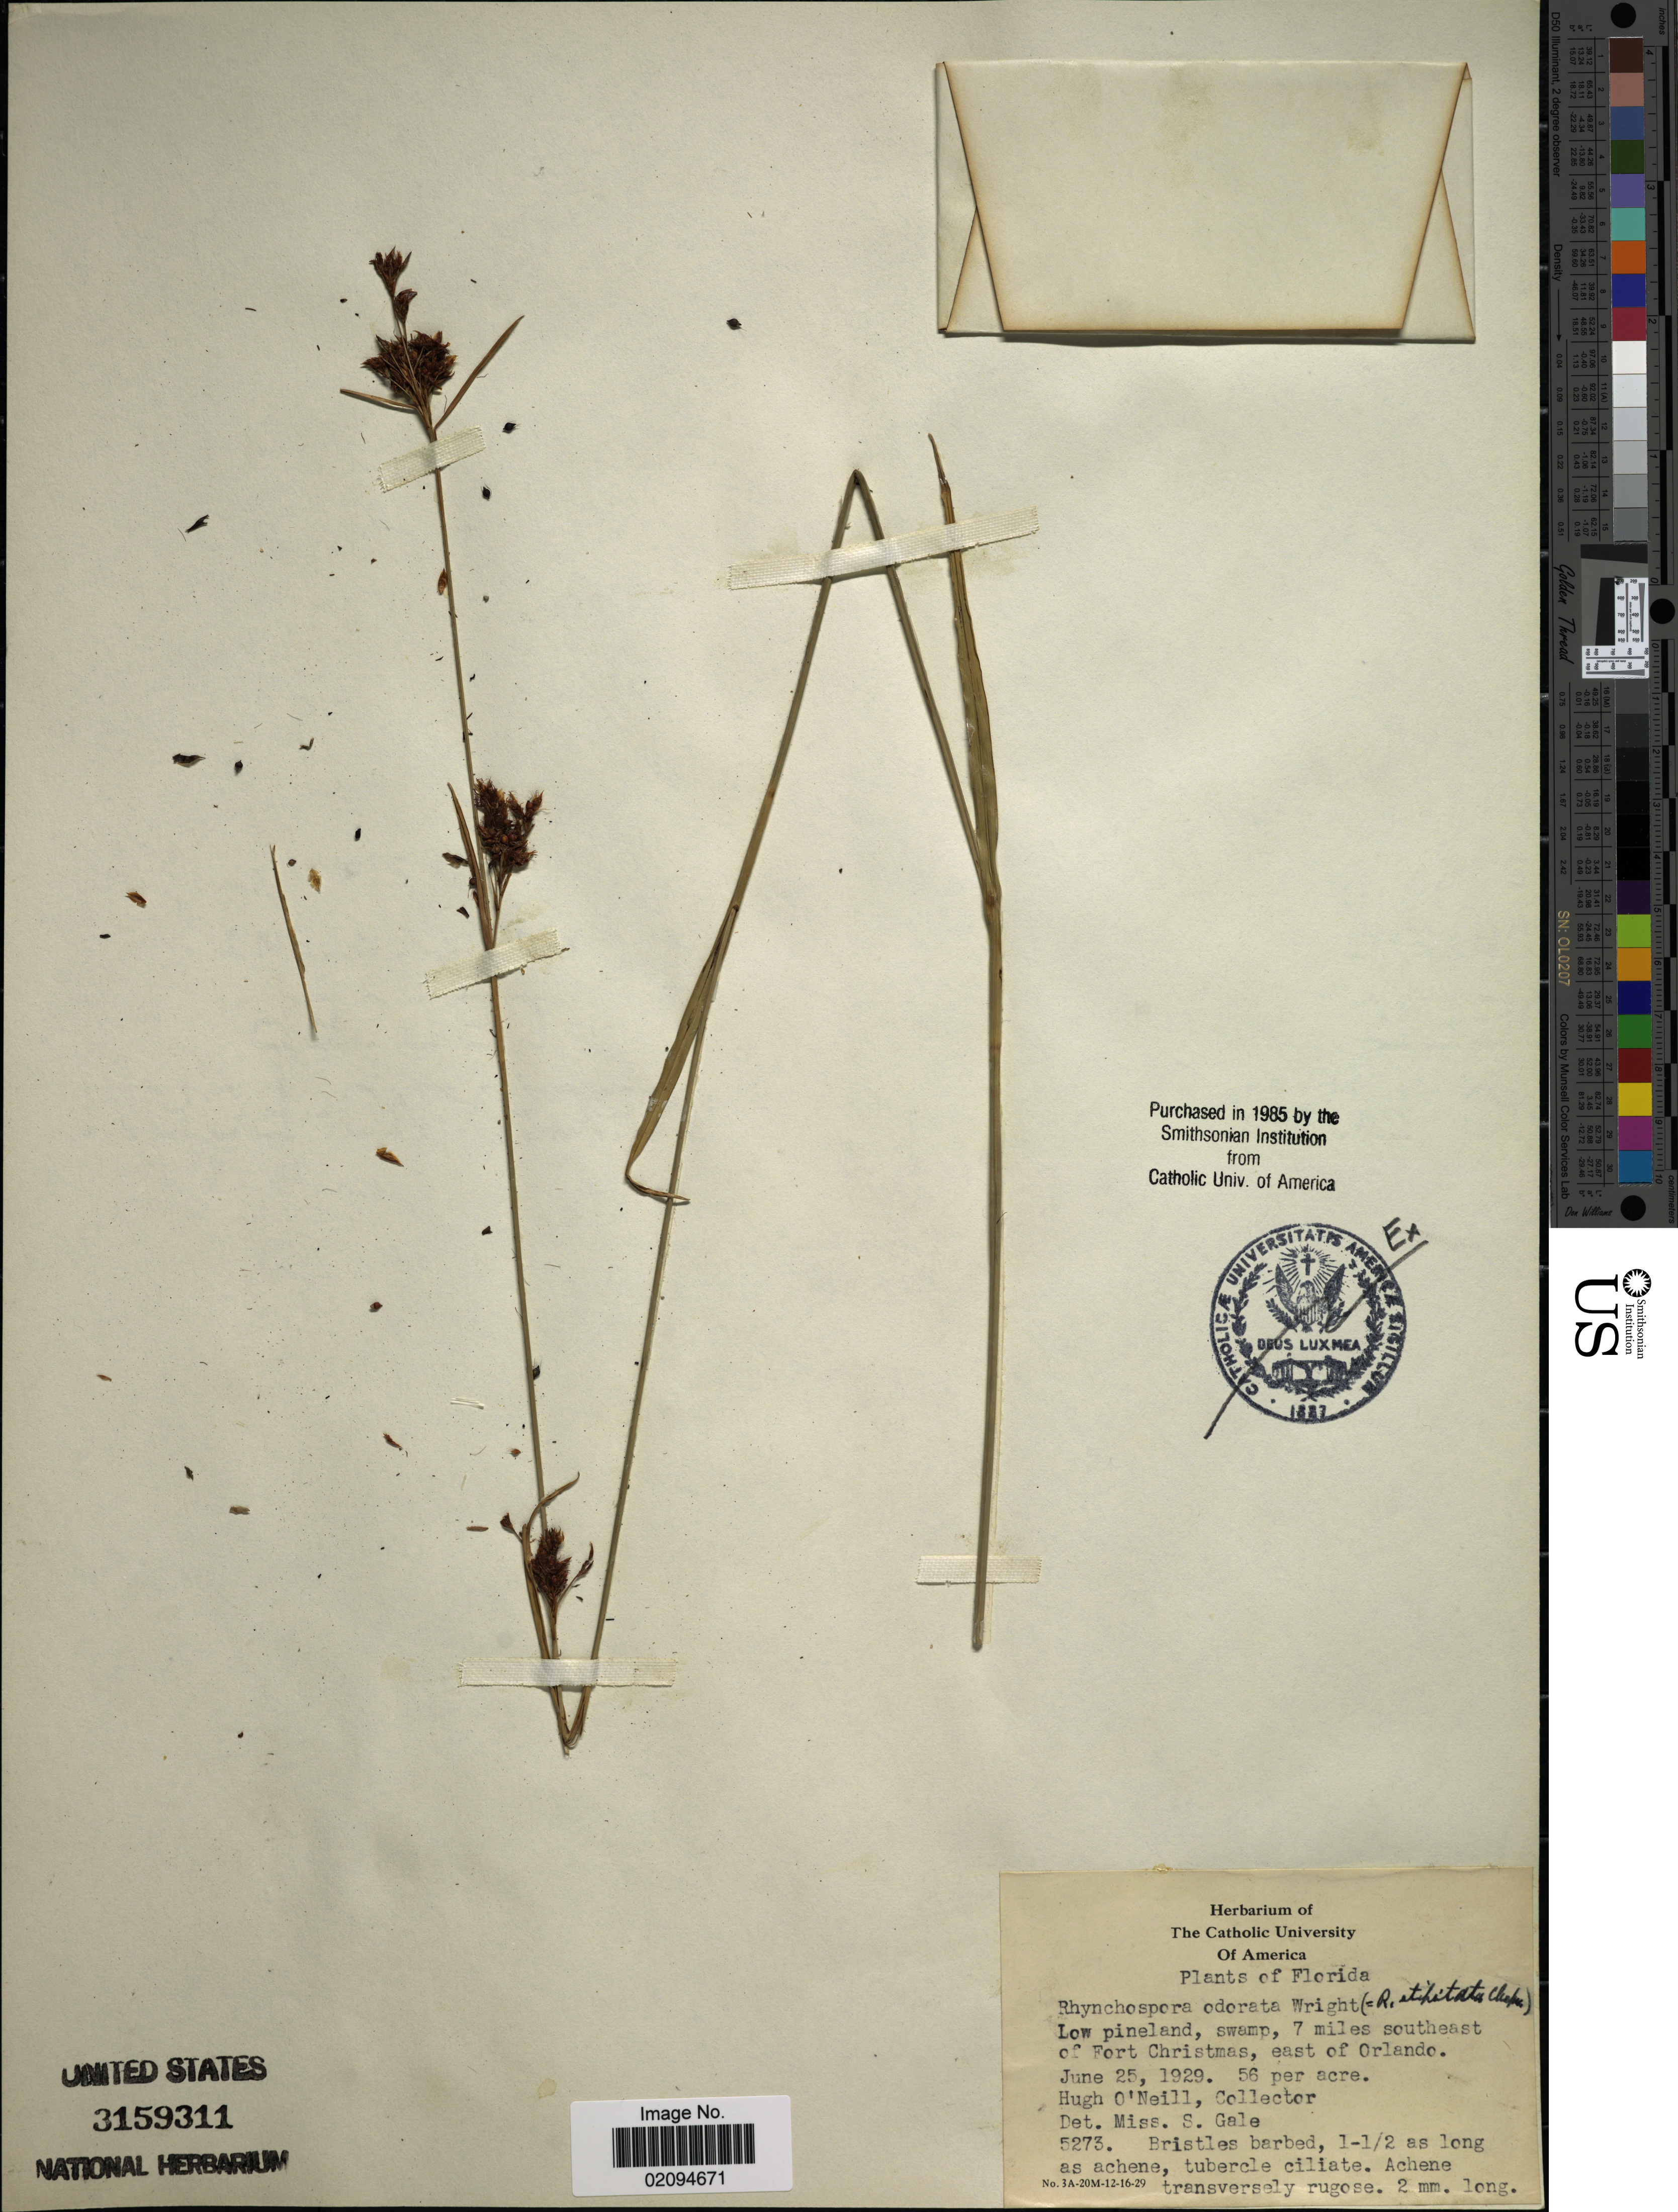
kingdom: Plantae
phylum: Tracheophyta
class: Liliopsida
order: Poales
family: Cyperaceae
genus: Rhynchospora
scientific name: Rhynchospora odorata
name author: C. Wright ex Griseb.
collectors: H. O'Neill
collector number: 5273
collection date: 1929-06-25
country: United States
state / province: Florida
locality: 7 miles southeast of Fort Christmas, east of Orlando. 56 per acre.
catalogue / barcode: US 3159311